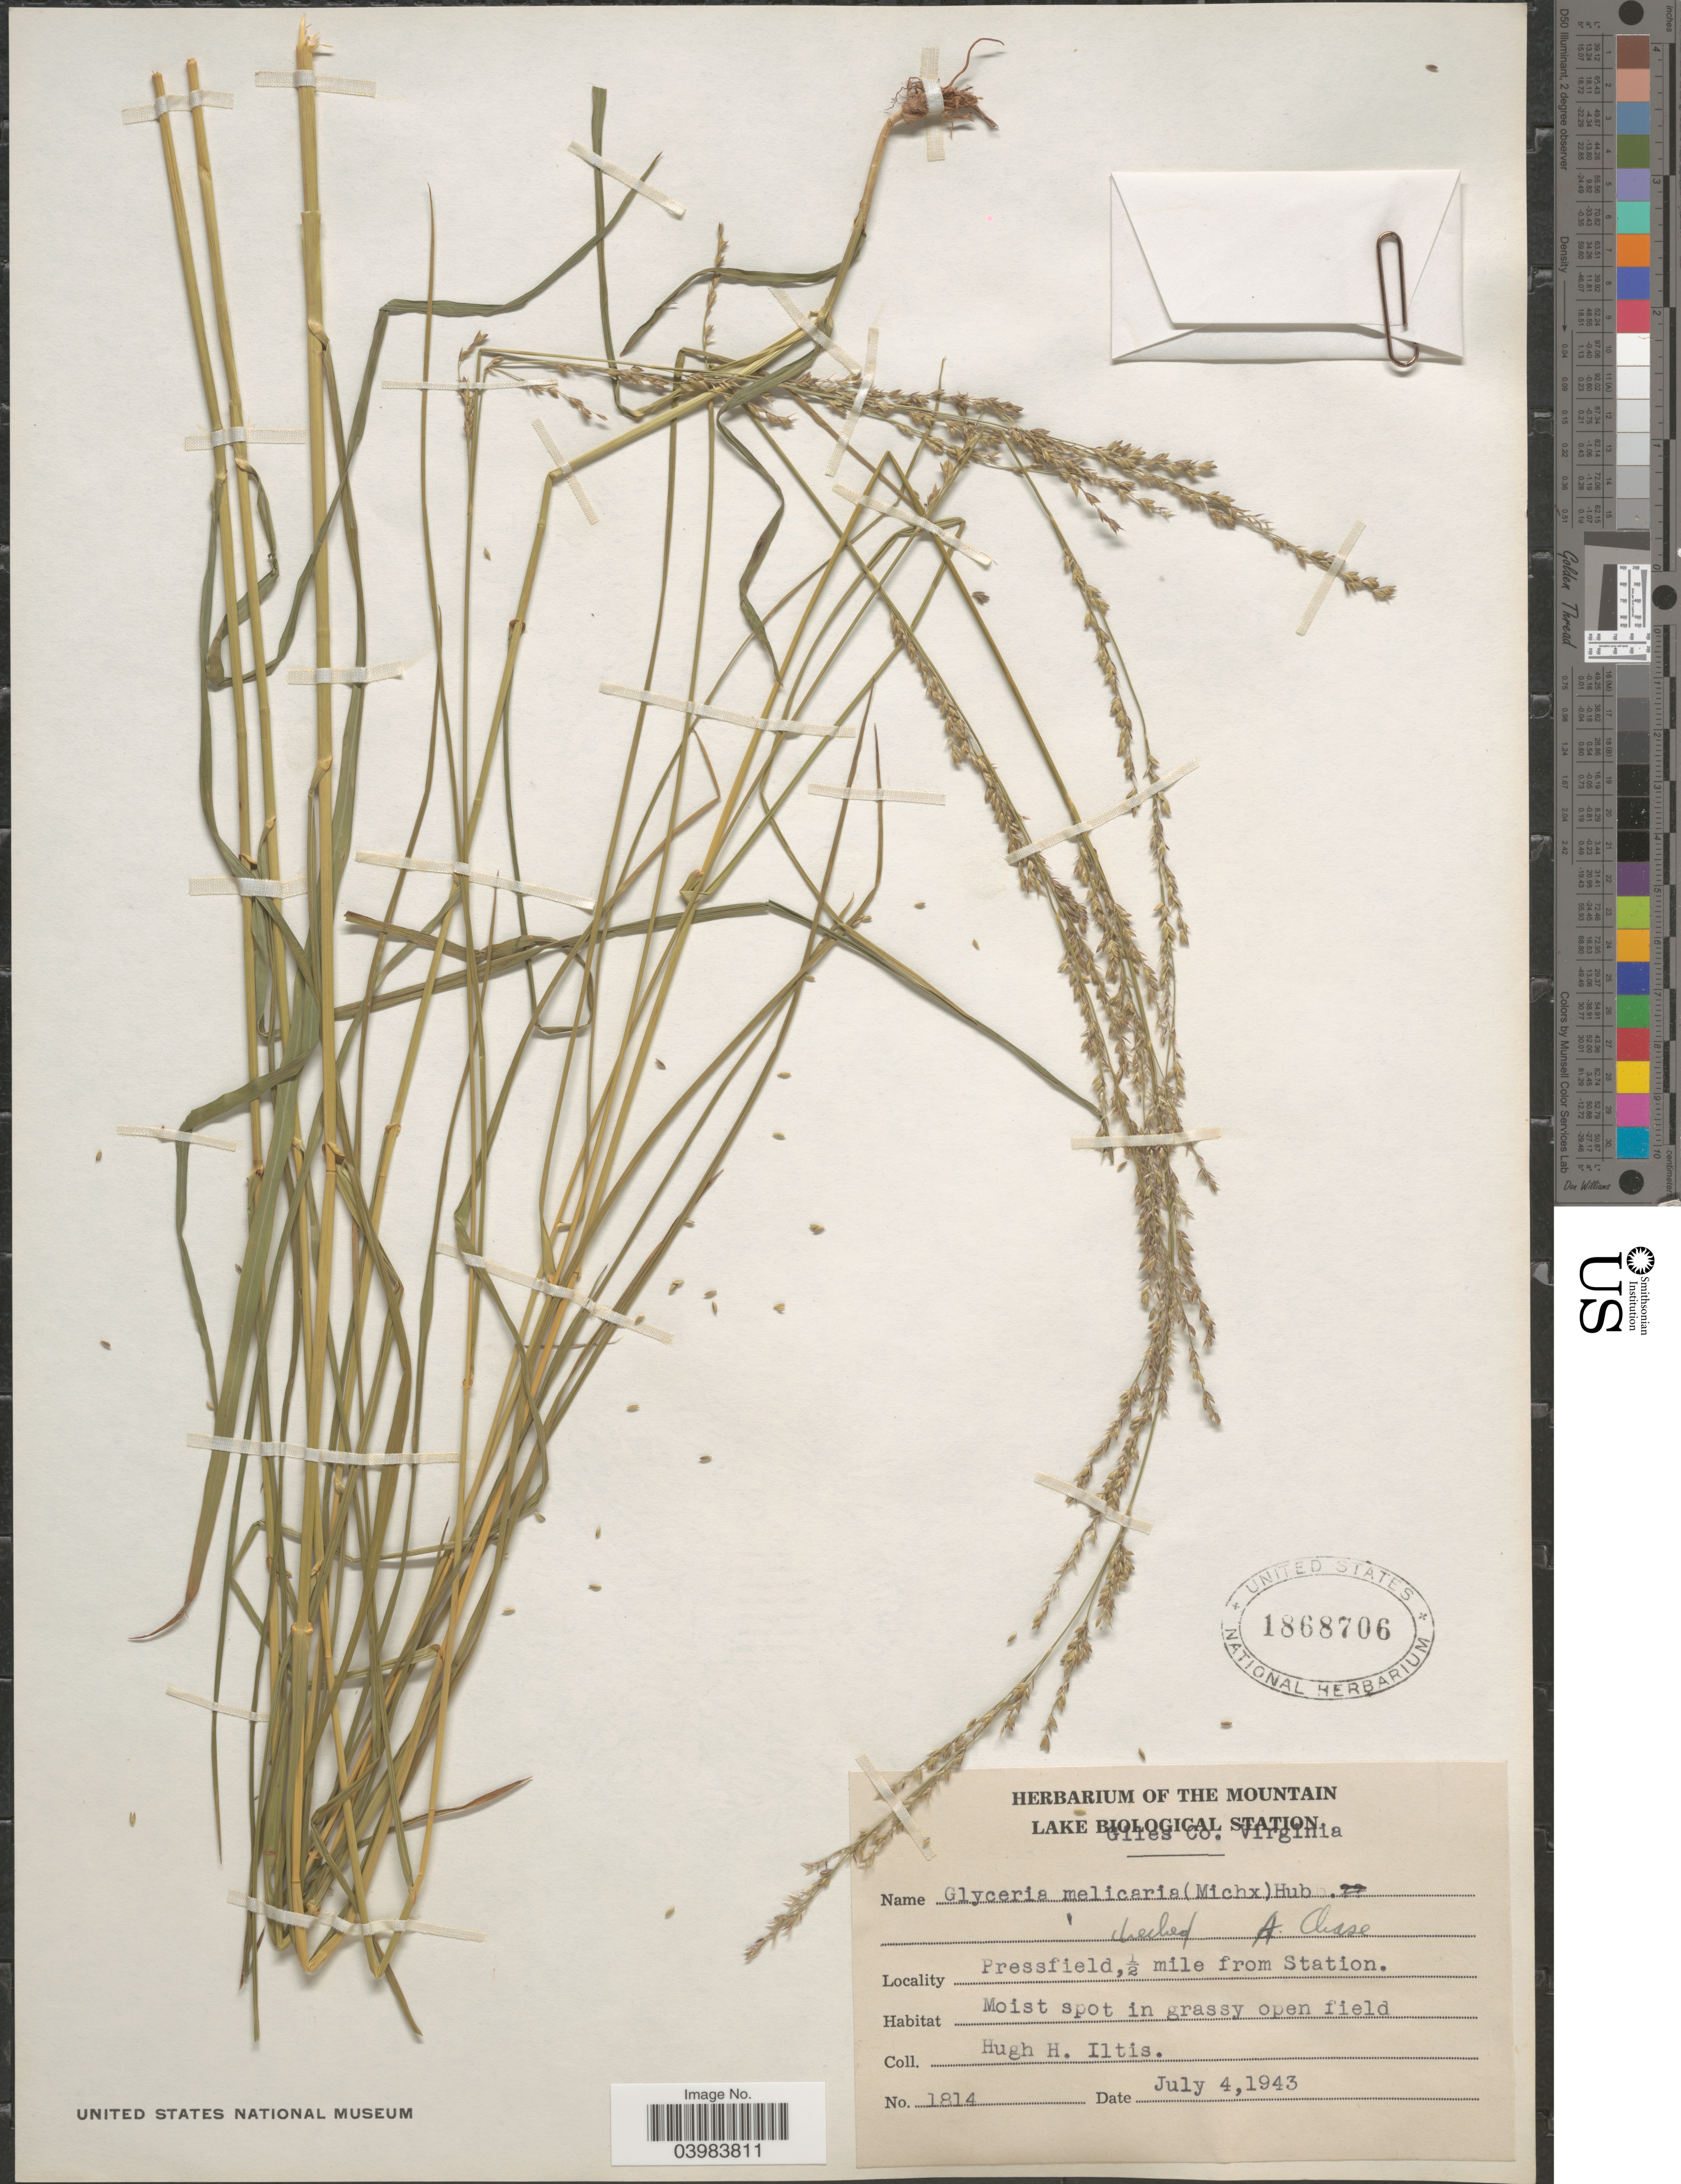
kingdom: Plantae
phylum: Tracheophyta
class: Liliopsida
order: Poales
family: Poaceae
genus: Glyceria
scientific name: Glyceria melicaria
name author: (Michx.) F.T. Hubb.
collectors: H. H. Iltis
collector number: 1814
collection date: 1943-07-04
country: United States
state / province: Virginia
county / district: Giles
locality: Pressfield, ½ mile from Station.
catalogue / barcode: US 1868706